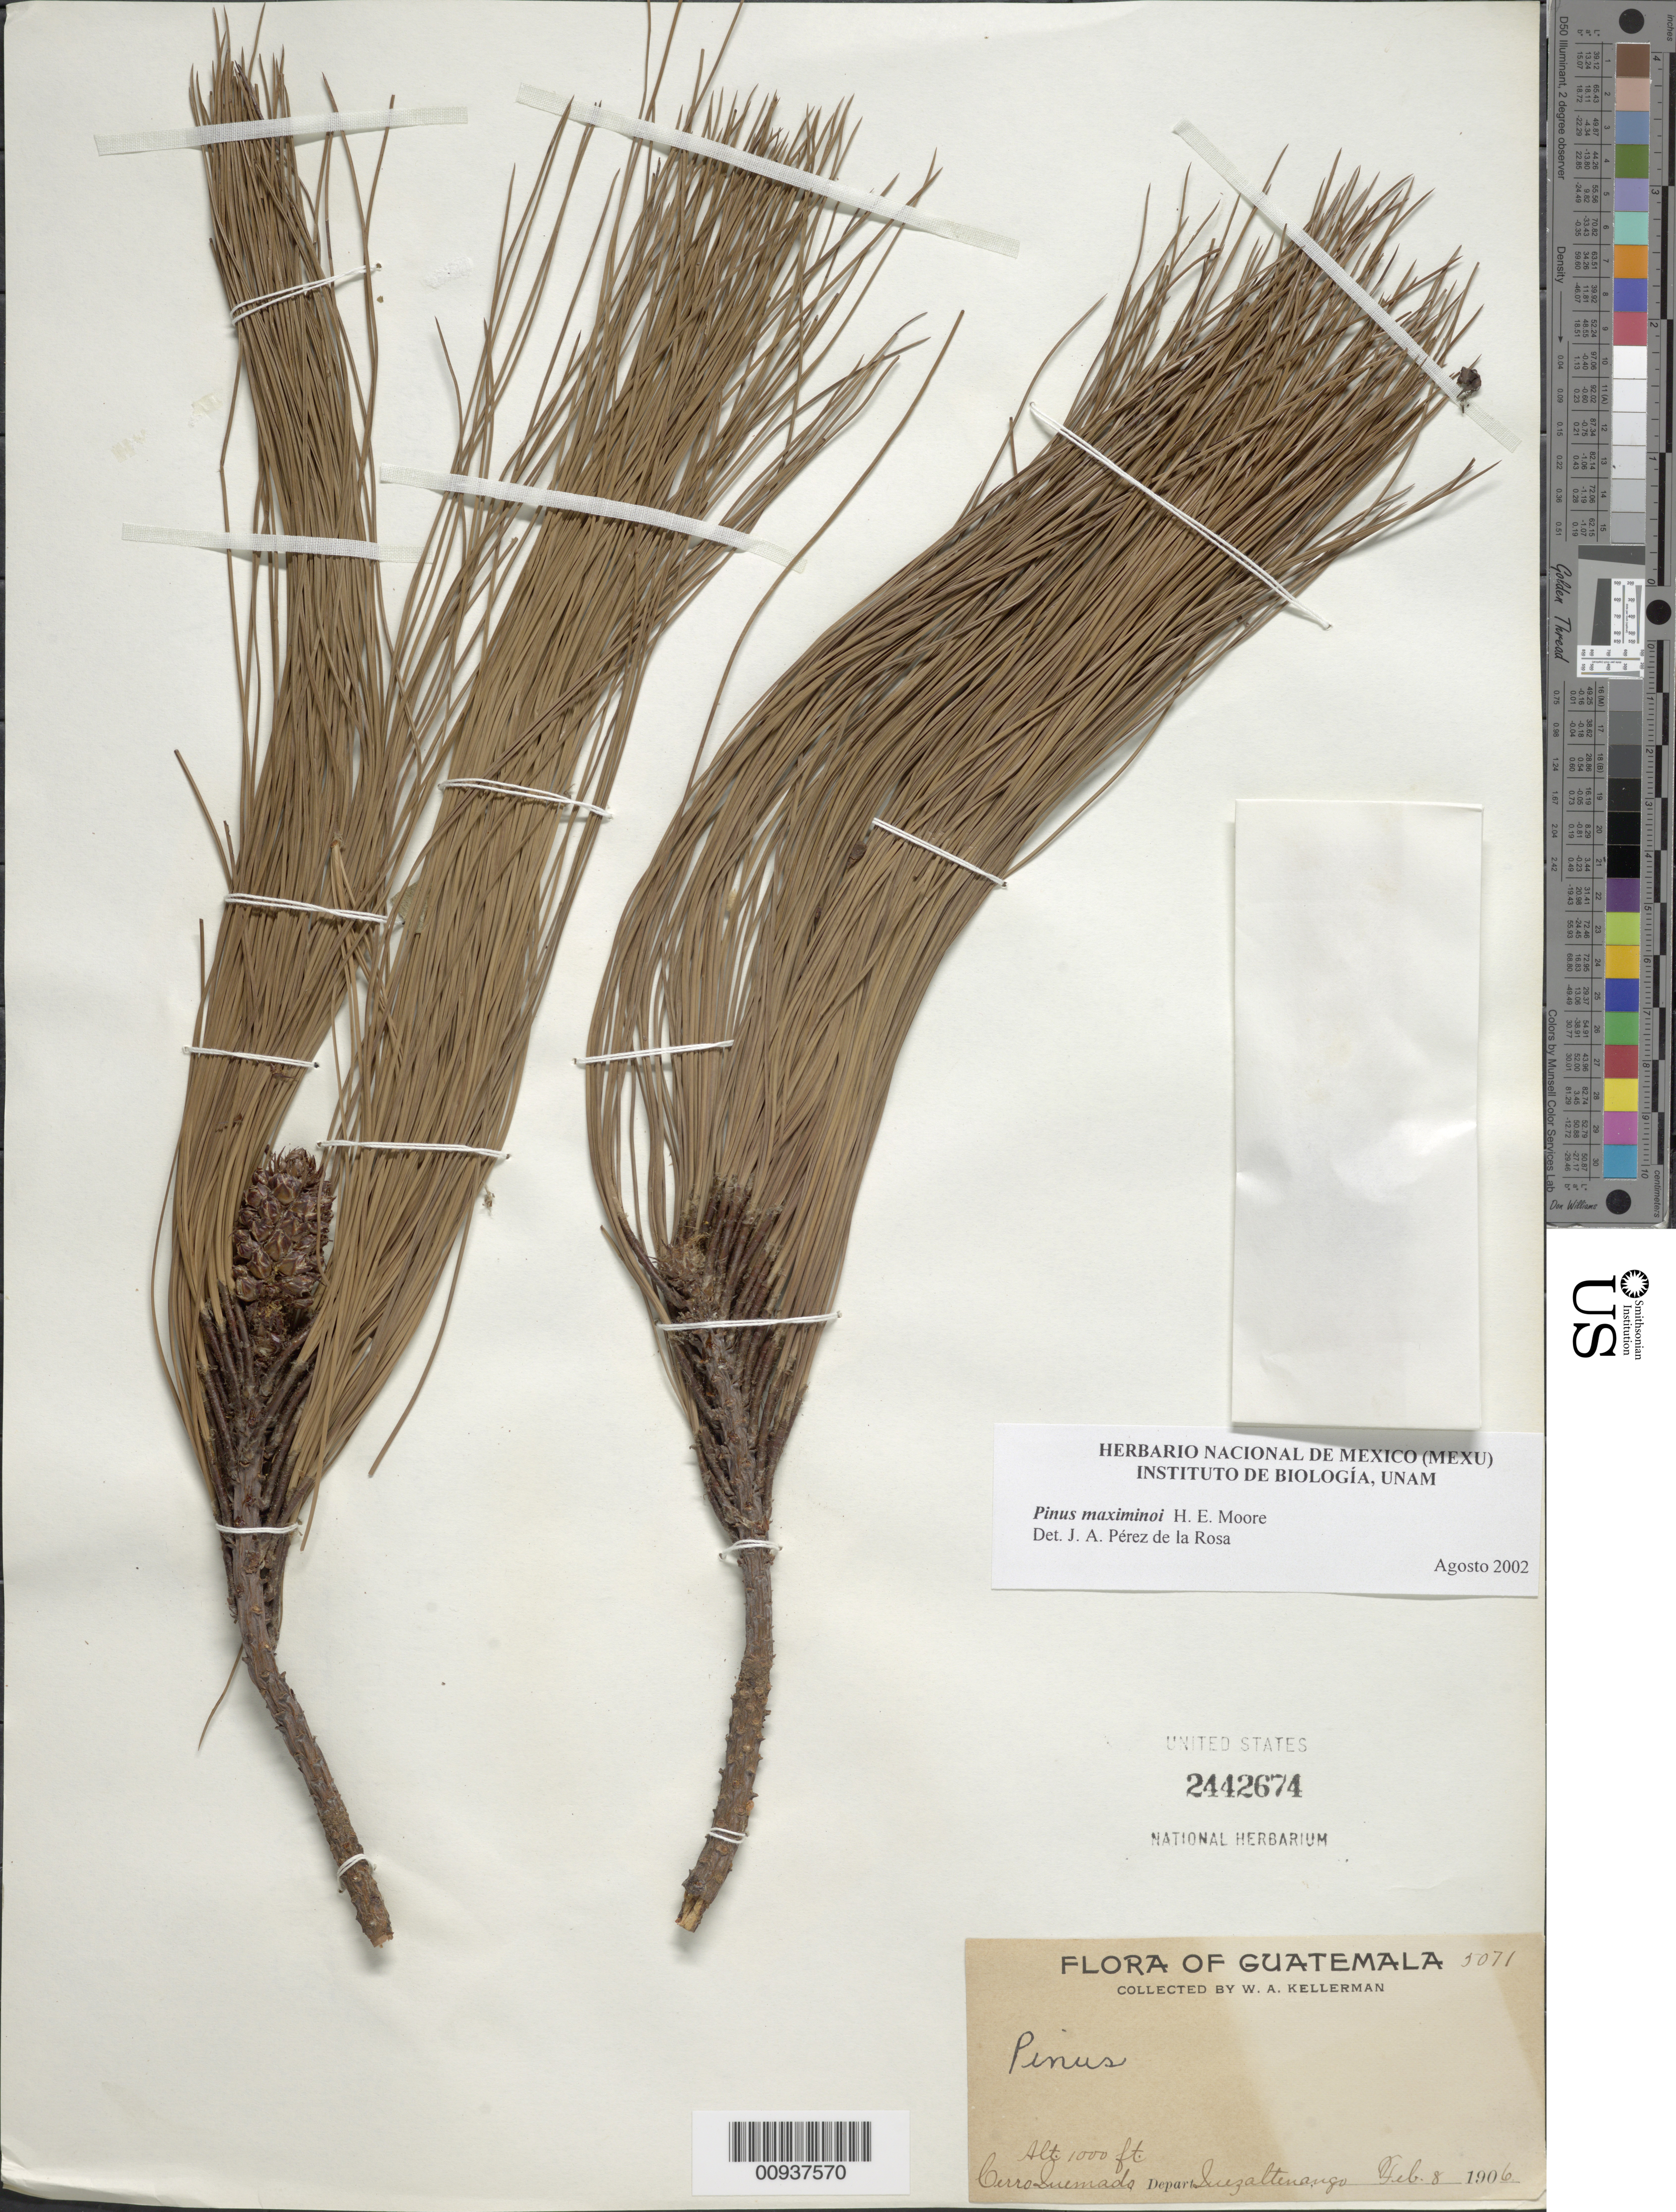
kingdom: Plantae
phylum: Tracheophyta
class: Pinopsida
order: Pinales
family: Pinaceae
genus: Pinus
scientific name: Pinus maximinoi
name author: H.E. Moore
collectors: W. A. Kellerman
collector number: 5071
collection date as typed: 08 Feb 1906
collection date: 1906-02-08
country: Guatemala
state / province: Quetzaltenango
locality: Cerro Quemado.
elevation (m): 305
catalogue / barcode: US 2442674